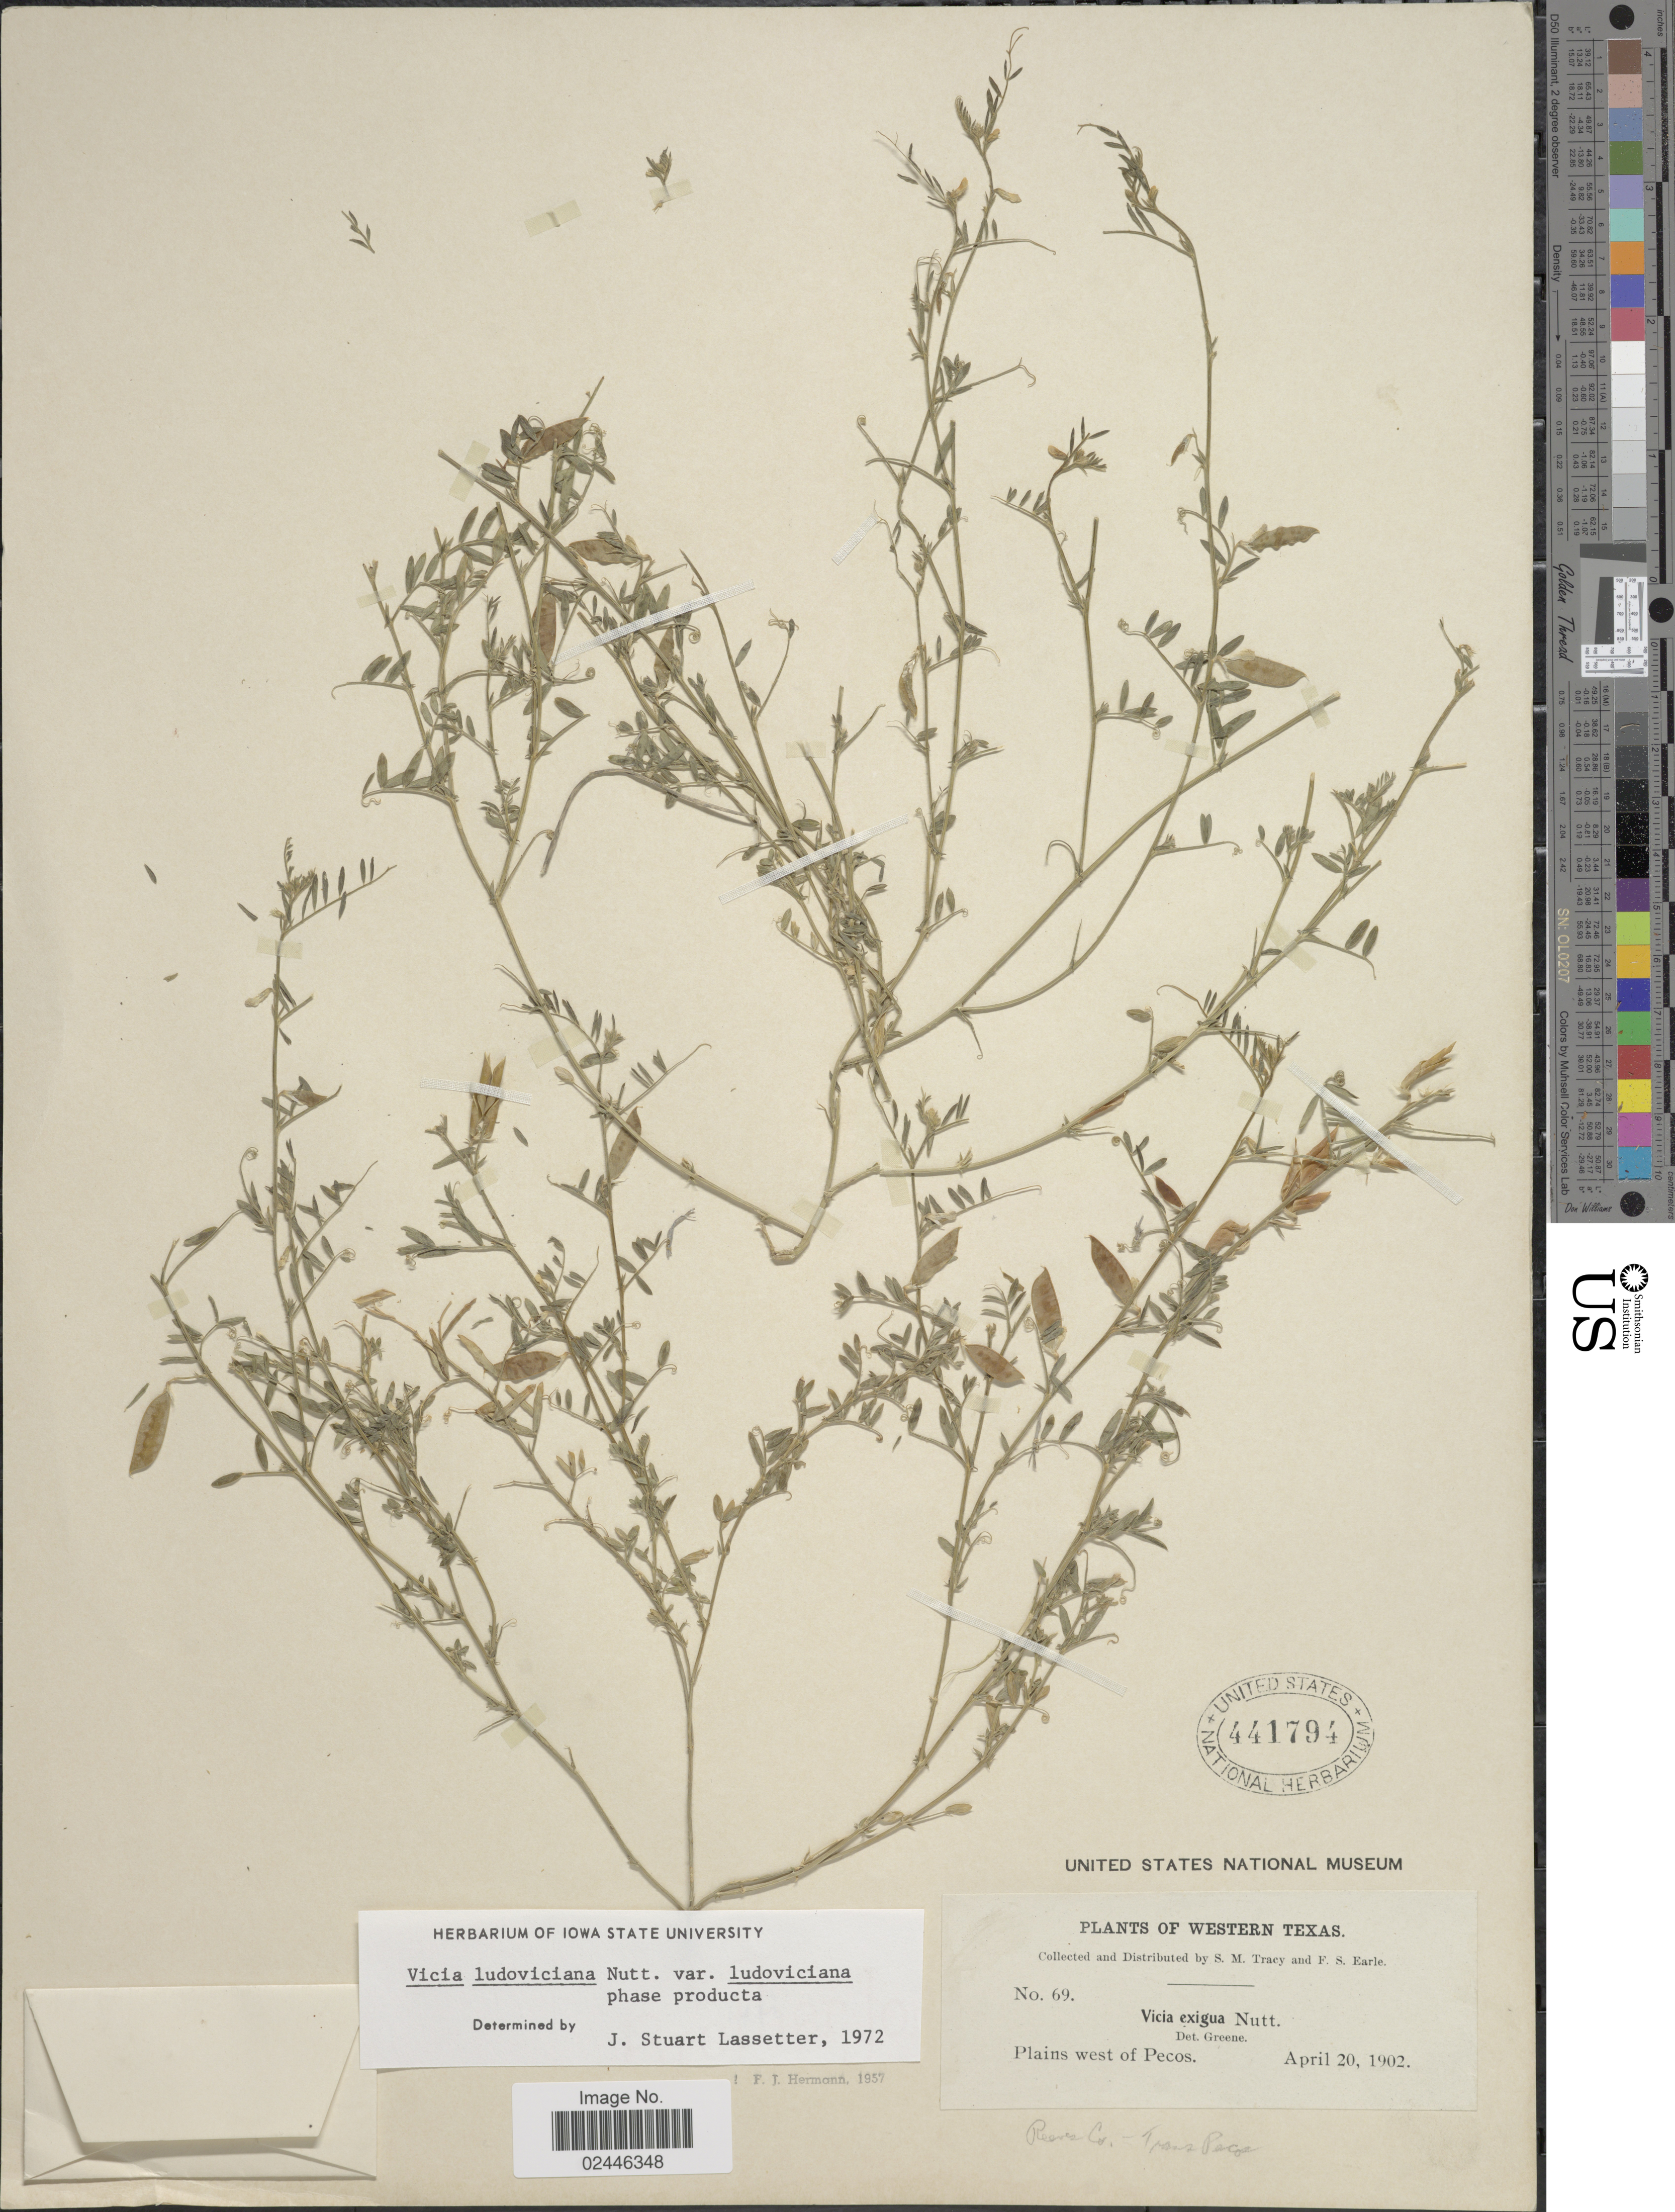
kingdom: Plantae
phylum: Tracheophyta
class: Magnoliopsida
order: Fabales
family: Fabaceae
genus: Vicia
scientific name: Vicia ludoviciana var. ludoviciana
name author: Nutt. ex Torr. & A. Gray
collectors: S. M. Tracy & F. S. Earle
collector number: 69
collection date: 1902-04-20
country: United States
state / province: Texas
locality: Western Texas, Plains west of Pecos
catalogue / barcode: US 441794